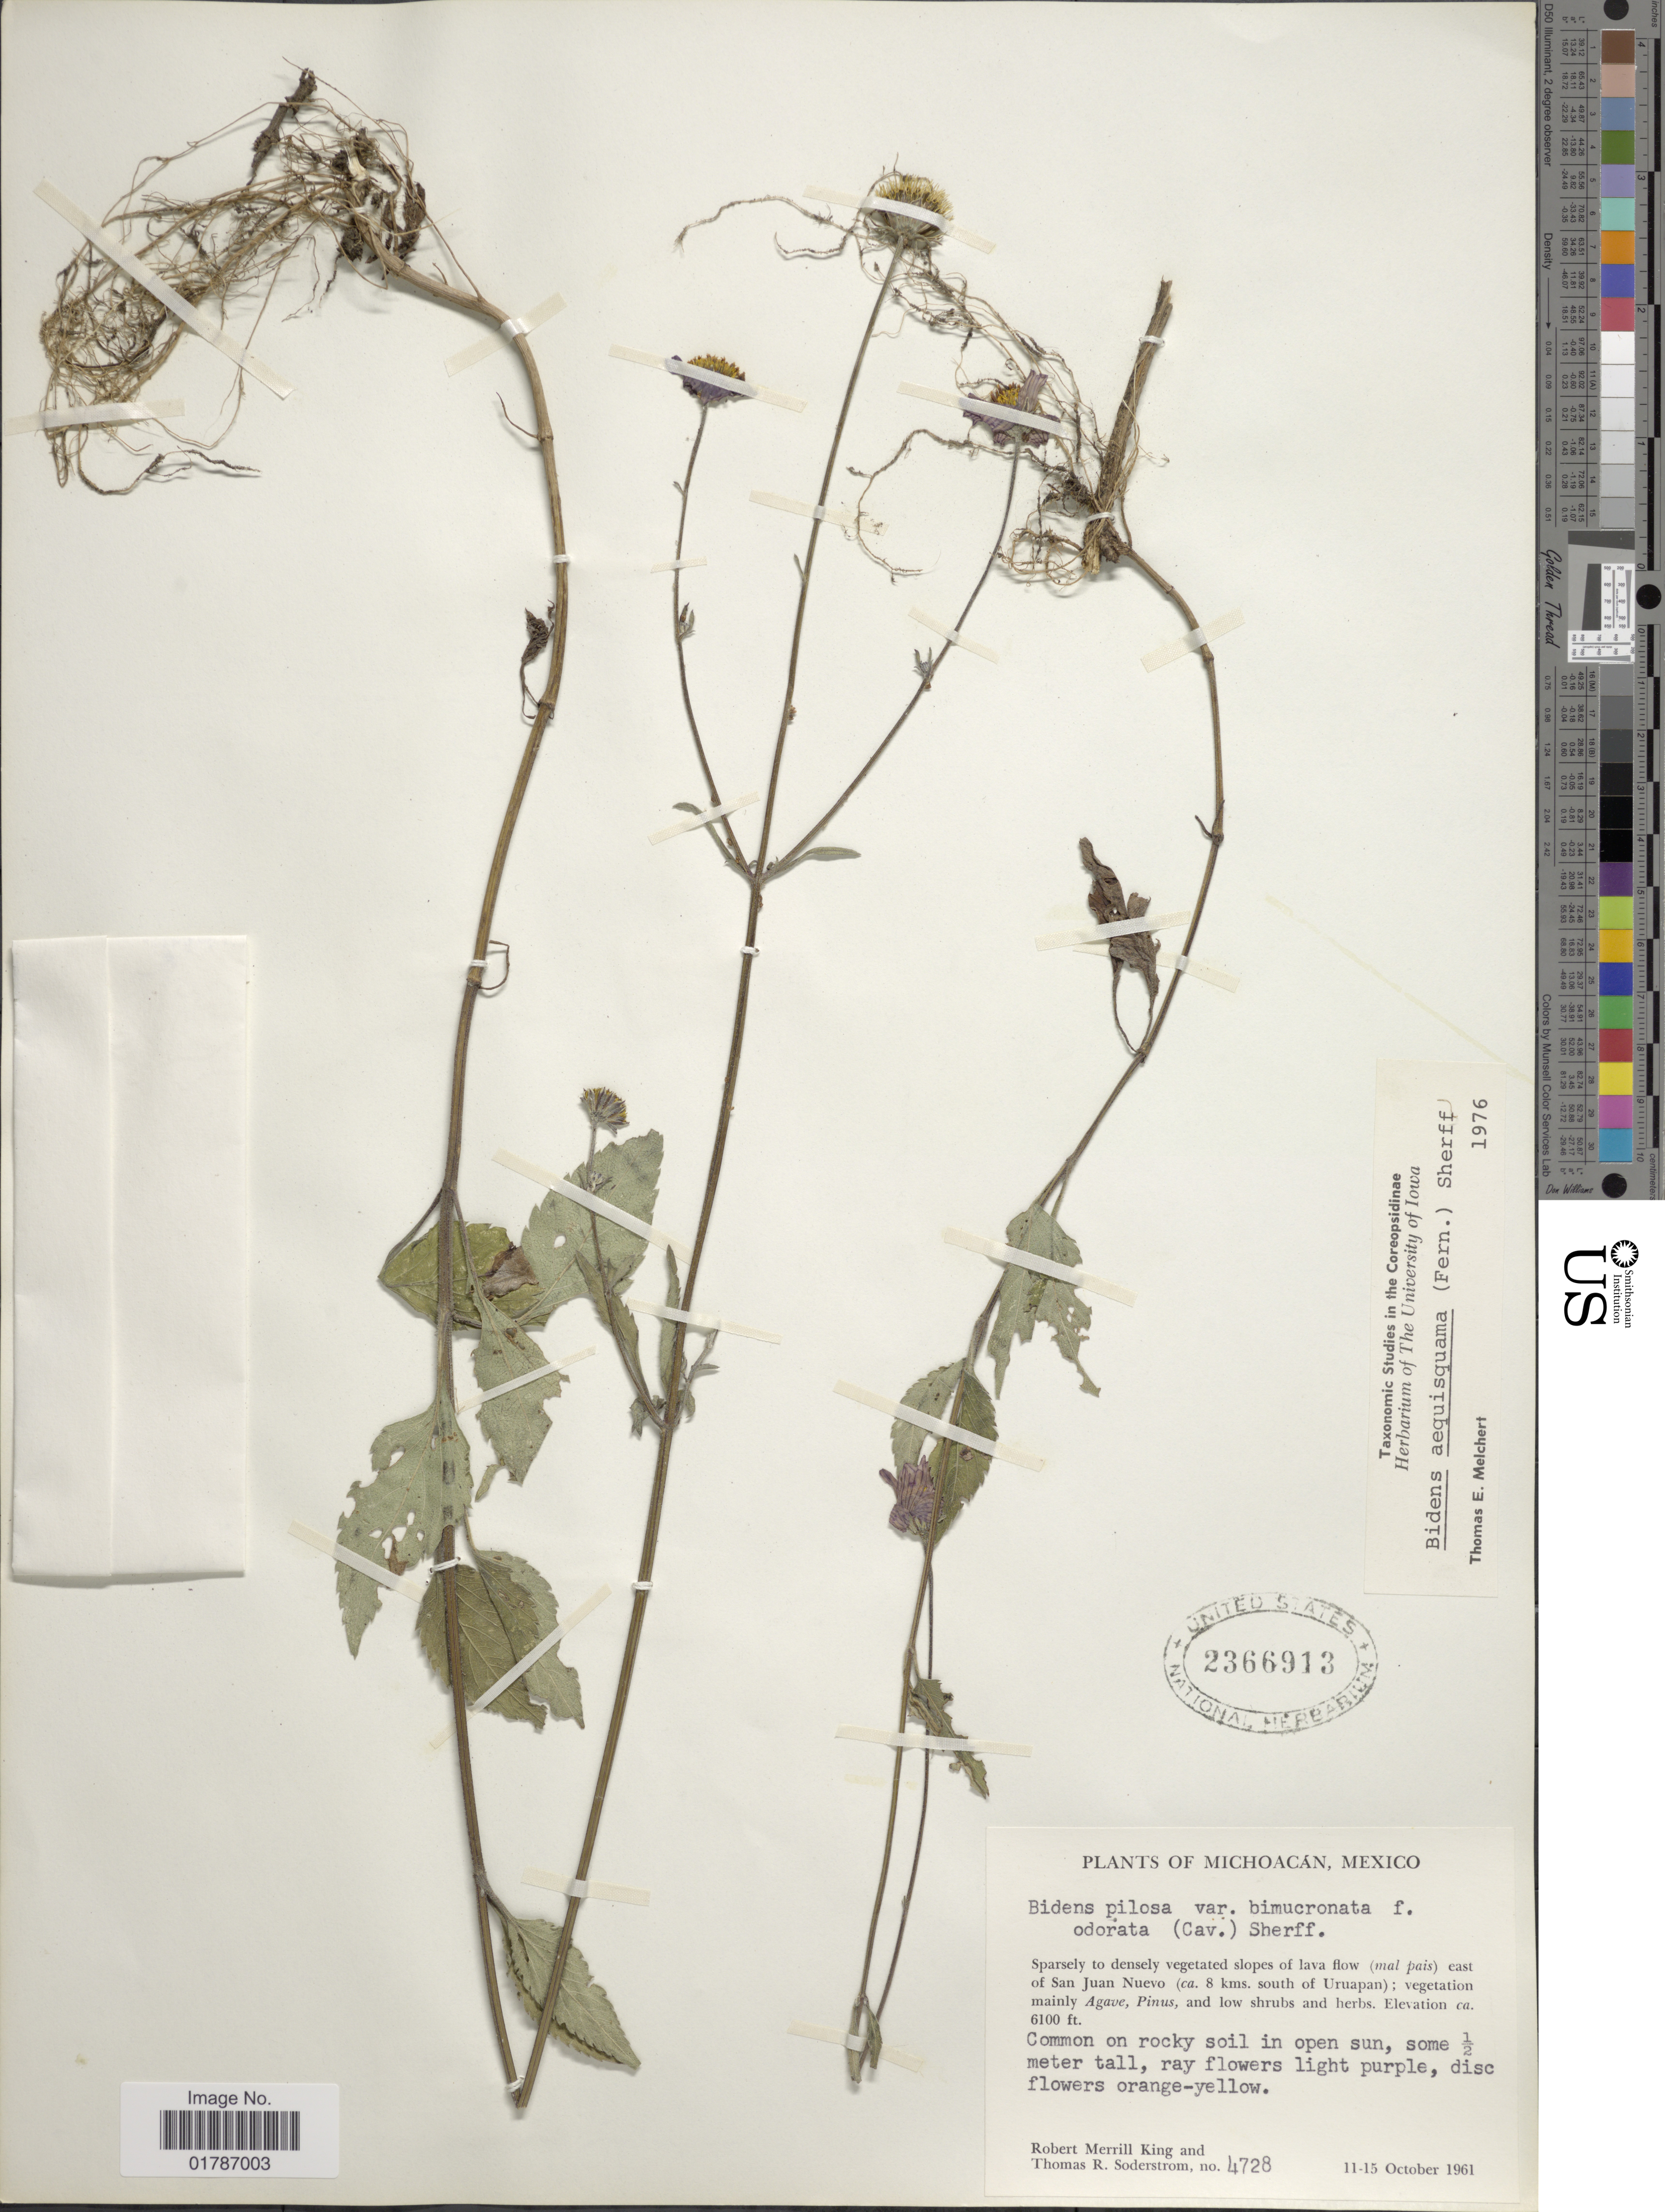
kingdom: Plantae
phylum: Tracheophyta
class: Magnoliopsida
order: Asterales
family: Asteraceae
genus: Bidens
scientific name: Bidens aequisquama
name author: (Fernald) Sherff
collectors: R. M. King & T. R. Soderstrom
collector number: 4728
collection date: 1961-10-11/1961-10-15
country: Mexico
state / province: Michoacán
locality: Sparsely to densely vegetated slopes of lava flow (mal pais) east of San Juan Nuevo (8 kms. south of Uruapan)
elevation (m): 1859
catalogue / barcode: US 2366913